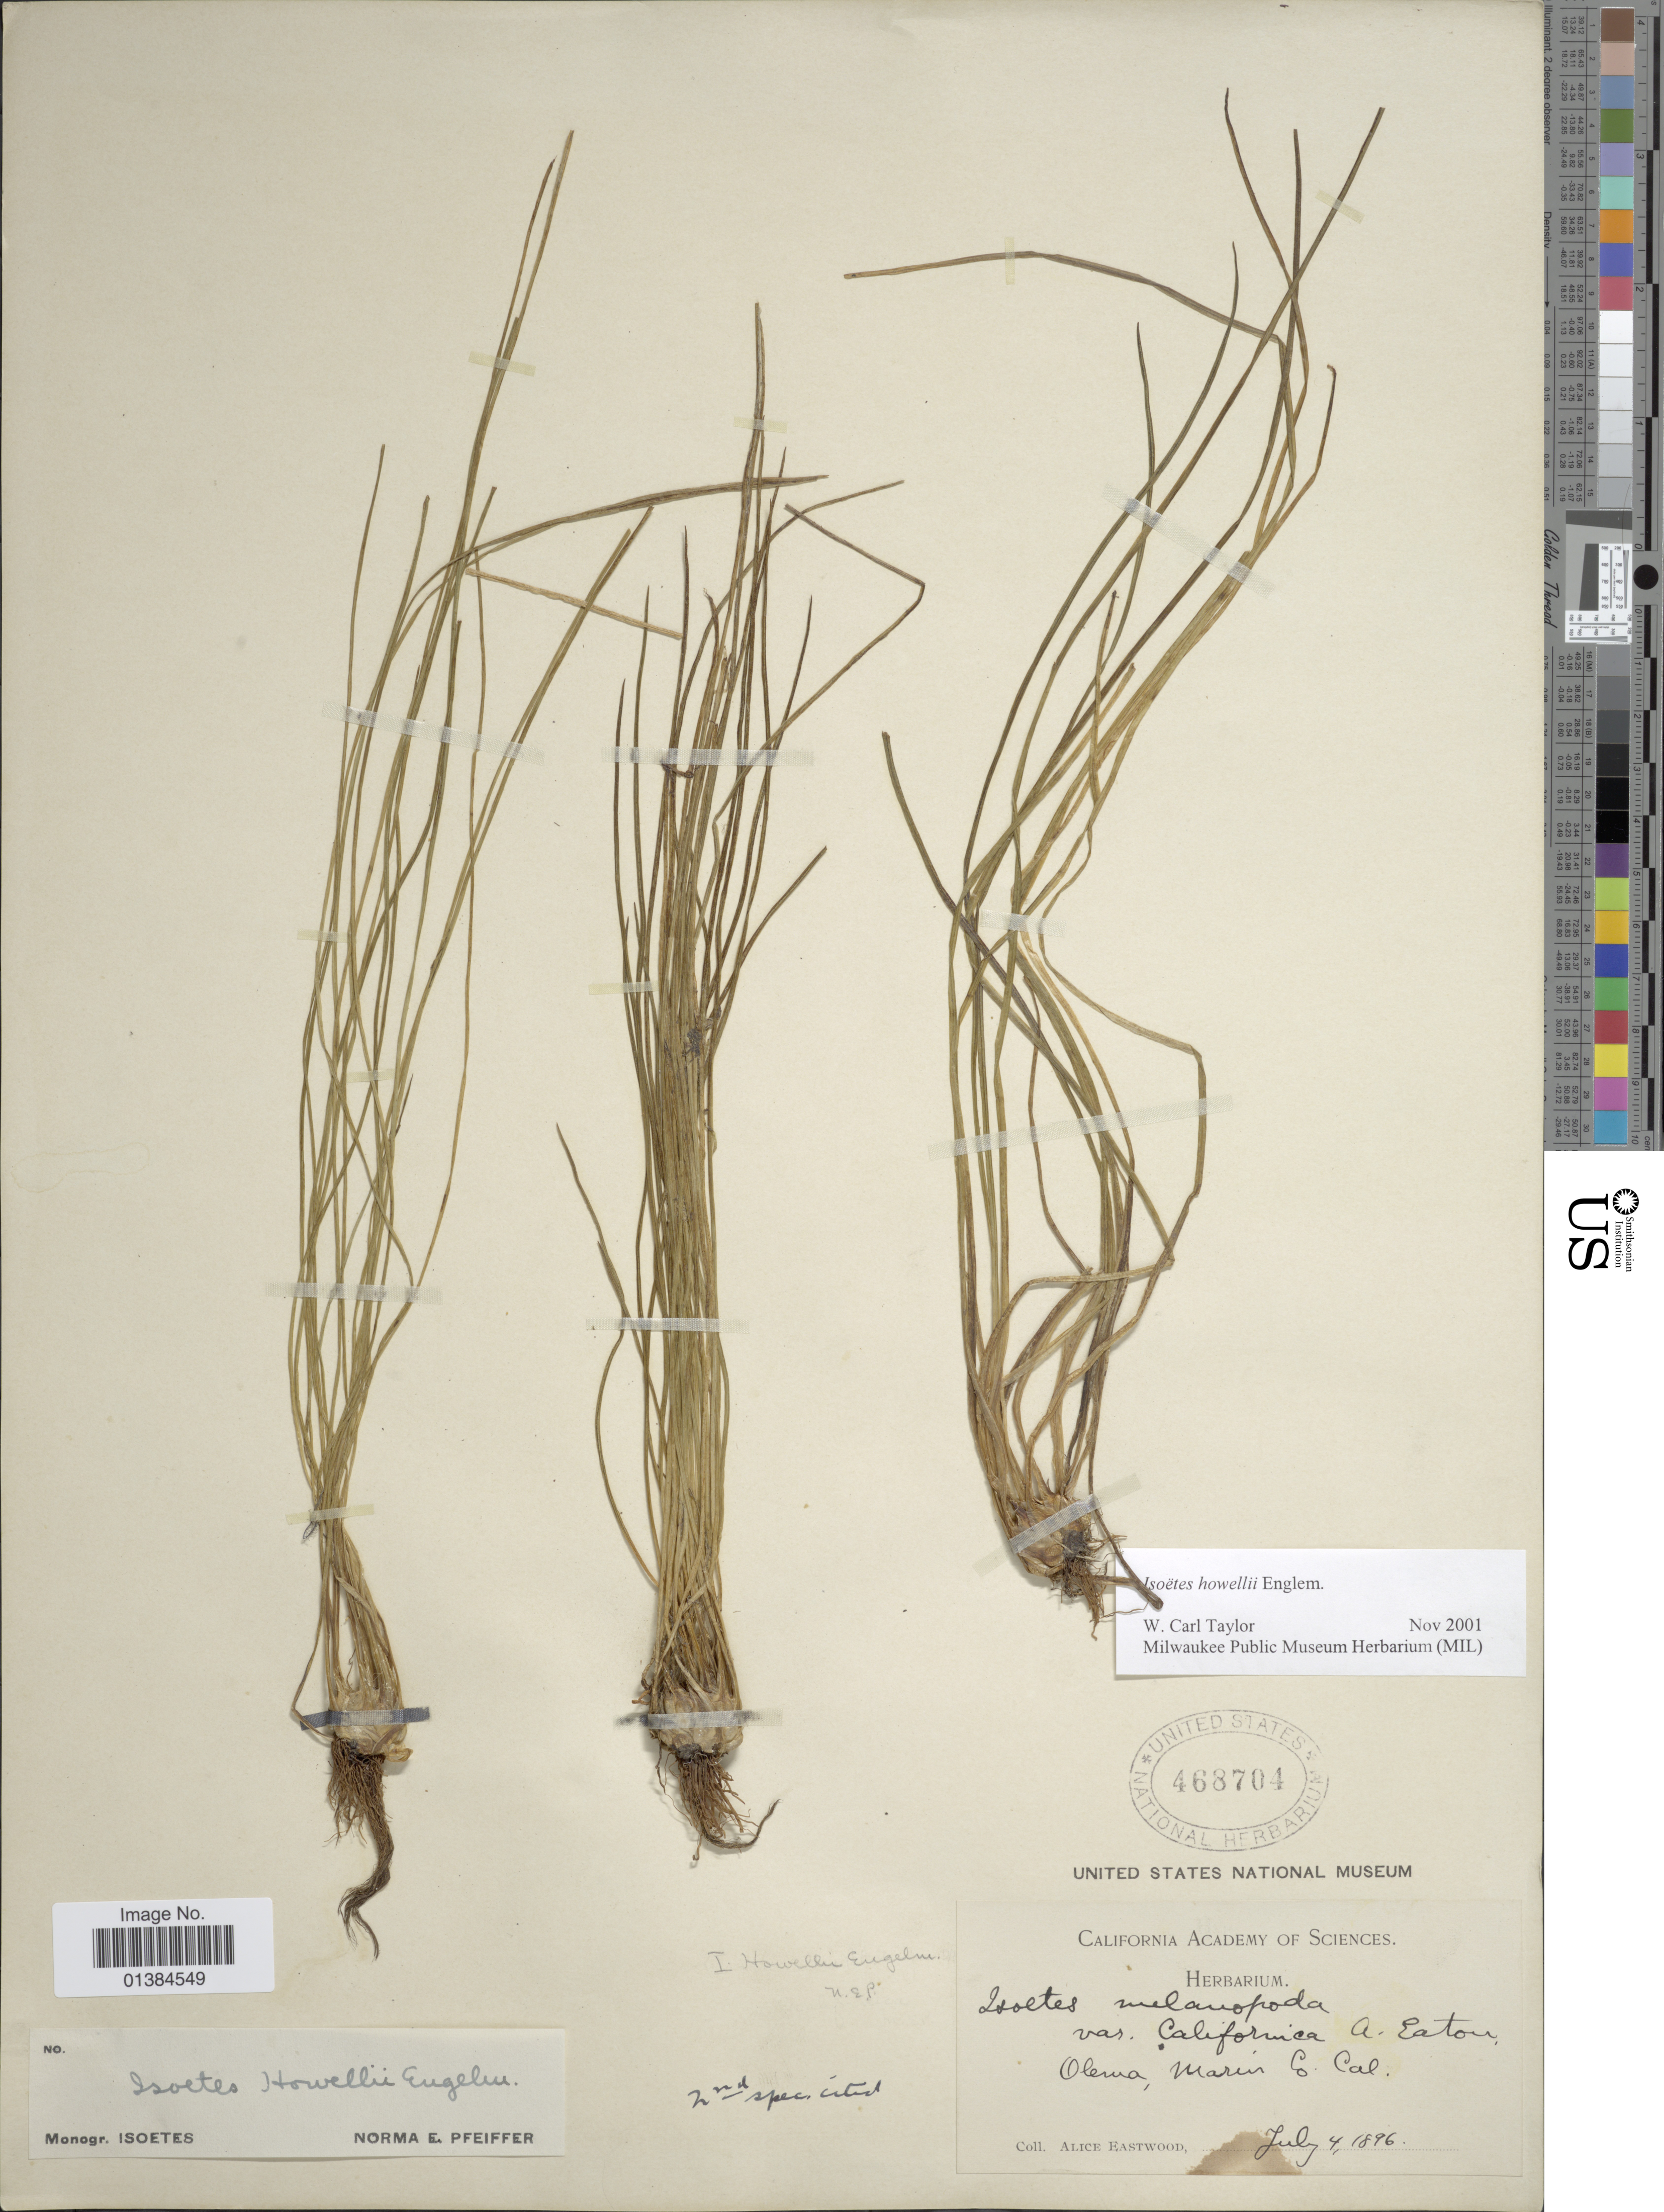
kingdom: Plantae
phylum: Tracheophyta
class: Lycopodiopsida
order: Isoetales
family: Isoetaceae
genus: Isoetes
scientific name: Isoetes howellii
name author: Engelm.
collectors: A. Eastwood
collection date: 1896-07-04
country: United States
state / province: California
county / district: Marin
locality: Olema, Marin Co.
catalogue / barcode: US 468704